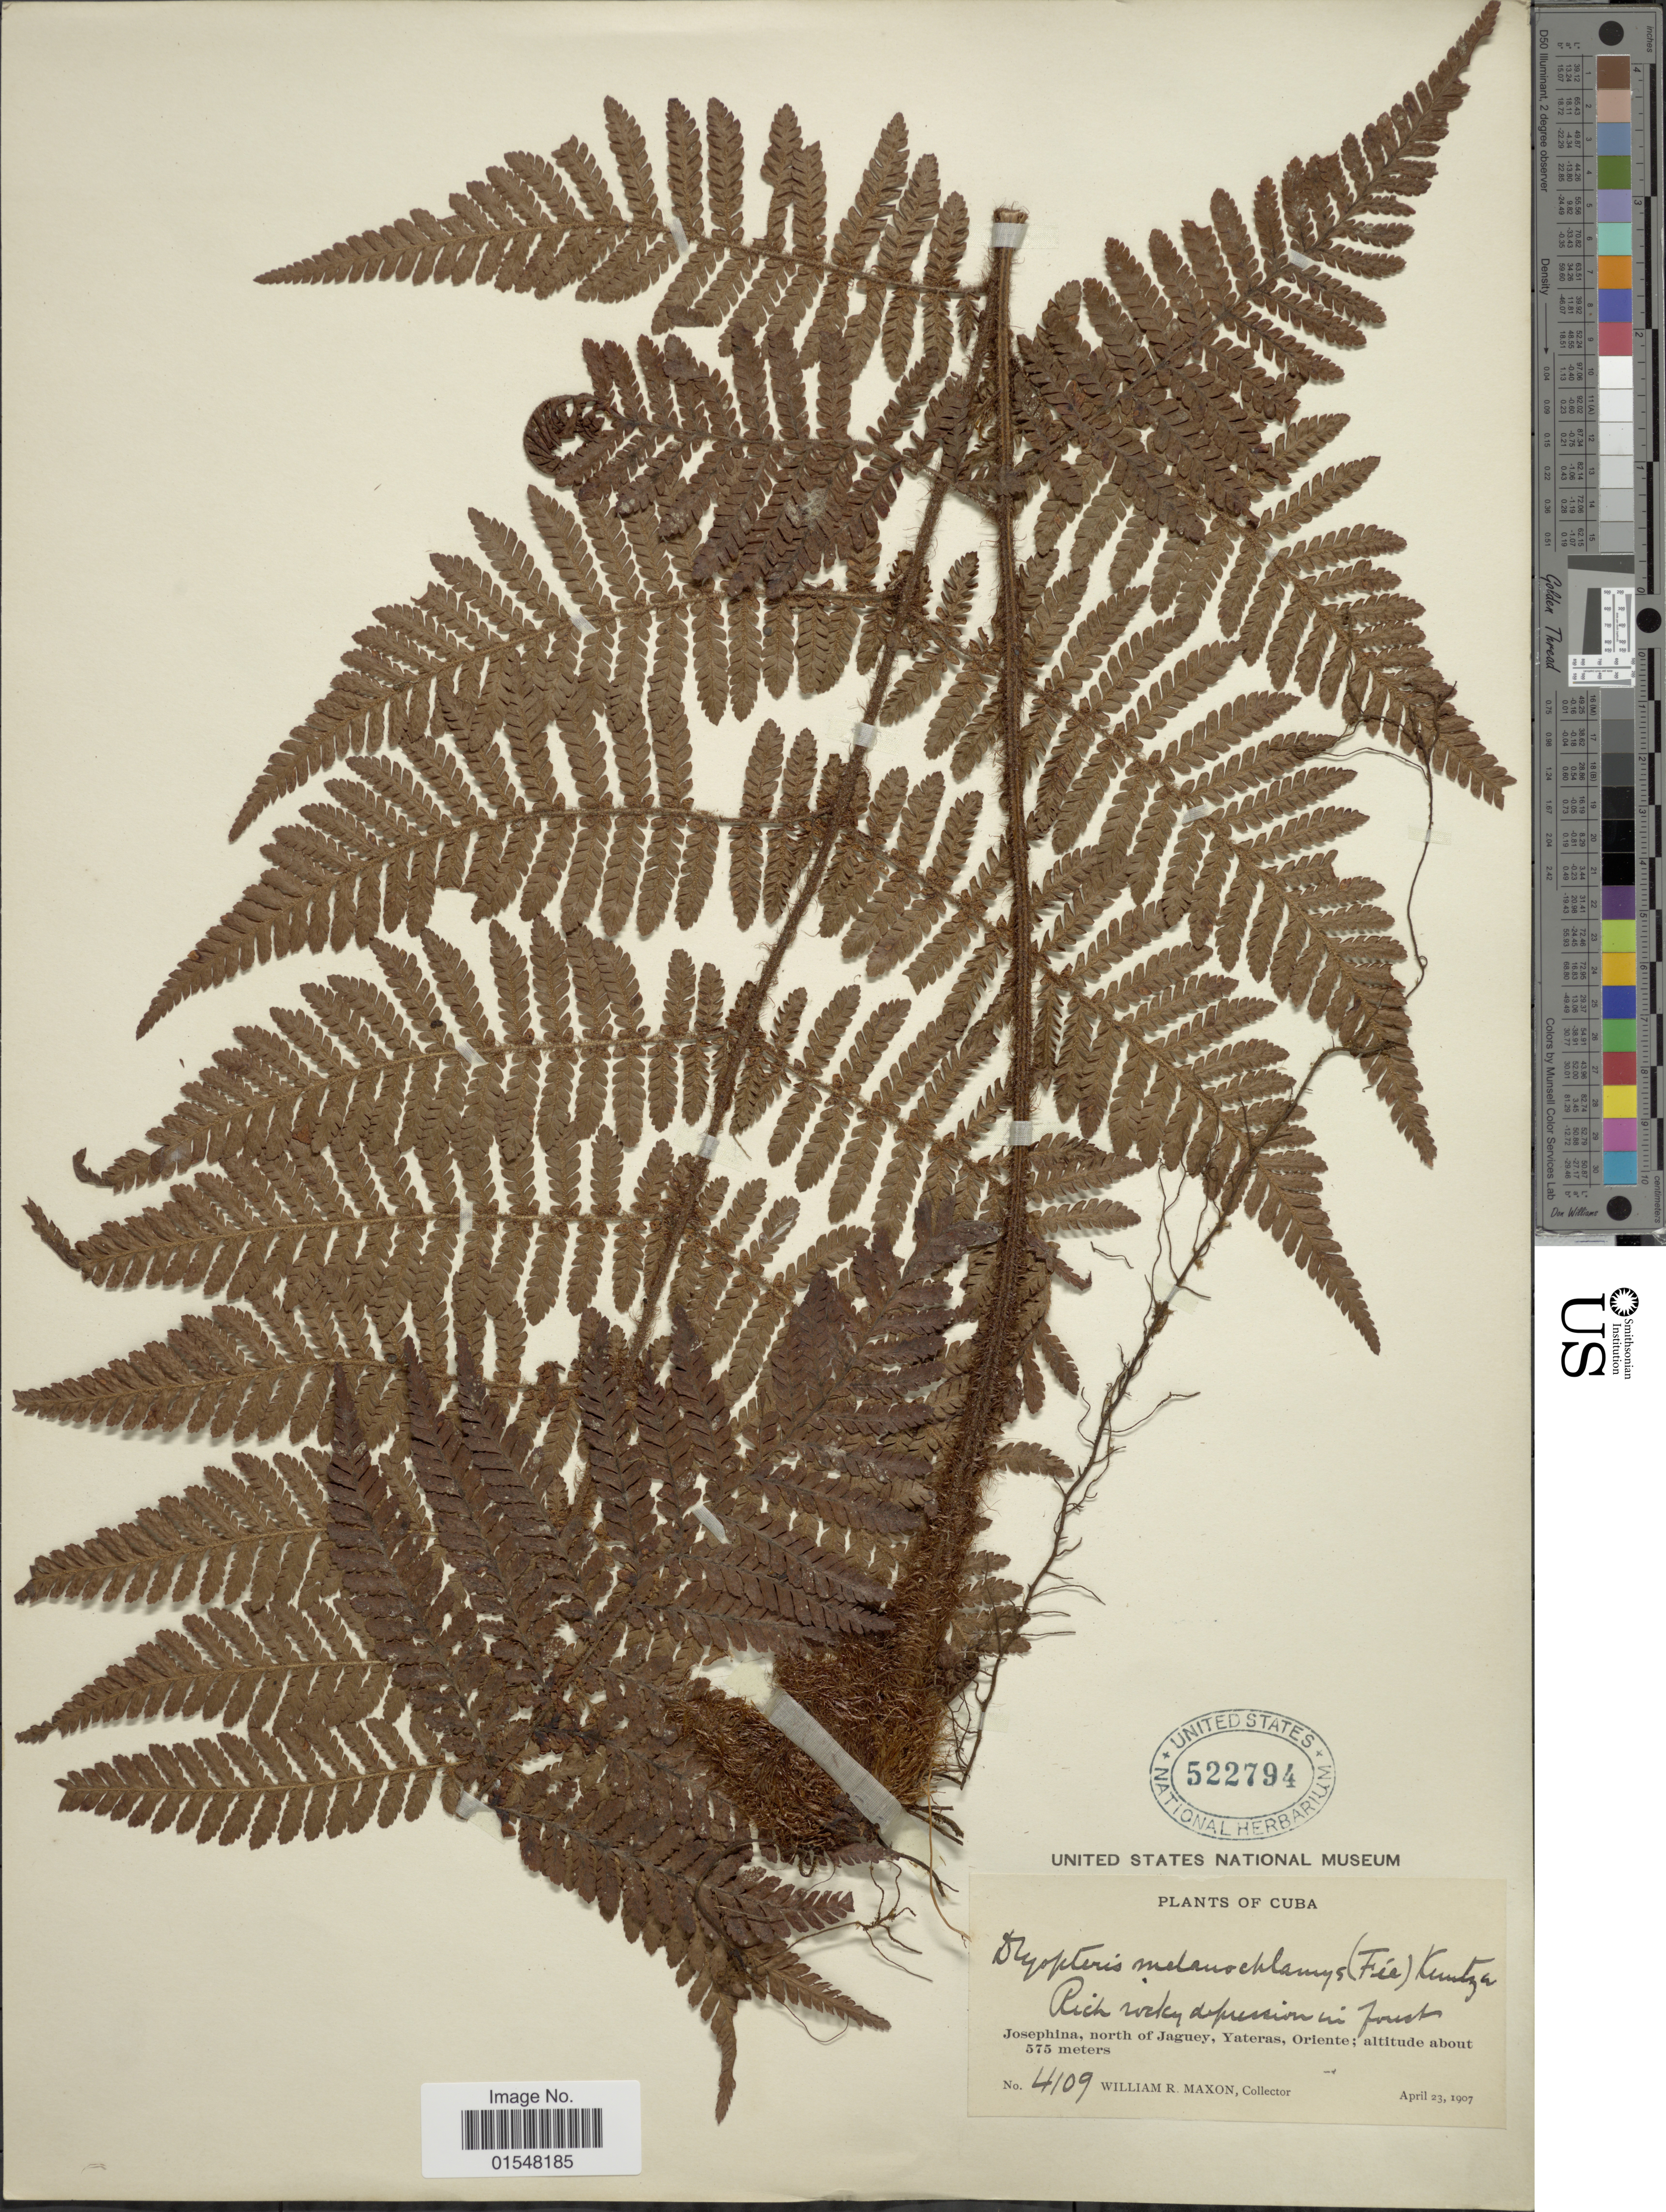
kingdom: Plantae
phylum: Tracheophyta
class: Polypodiopsida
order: Polypodiales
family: Dryopteridaceae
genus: Ctenitis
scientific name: Ctenitis melanochlamys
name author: (Fée) Ching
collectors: W. R. Maxon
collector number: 4109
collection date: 1907-04-23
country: Cuba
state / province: Oriente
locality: Josephina, north of Jaguey, Yateras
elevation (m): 575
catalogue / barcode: US 522794